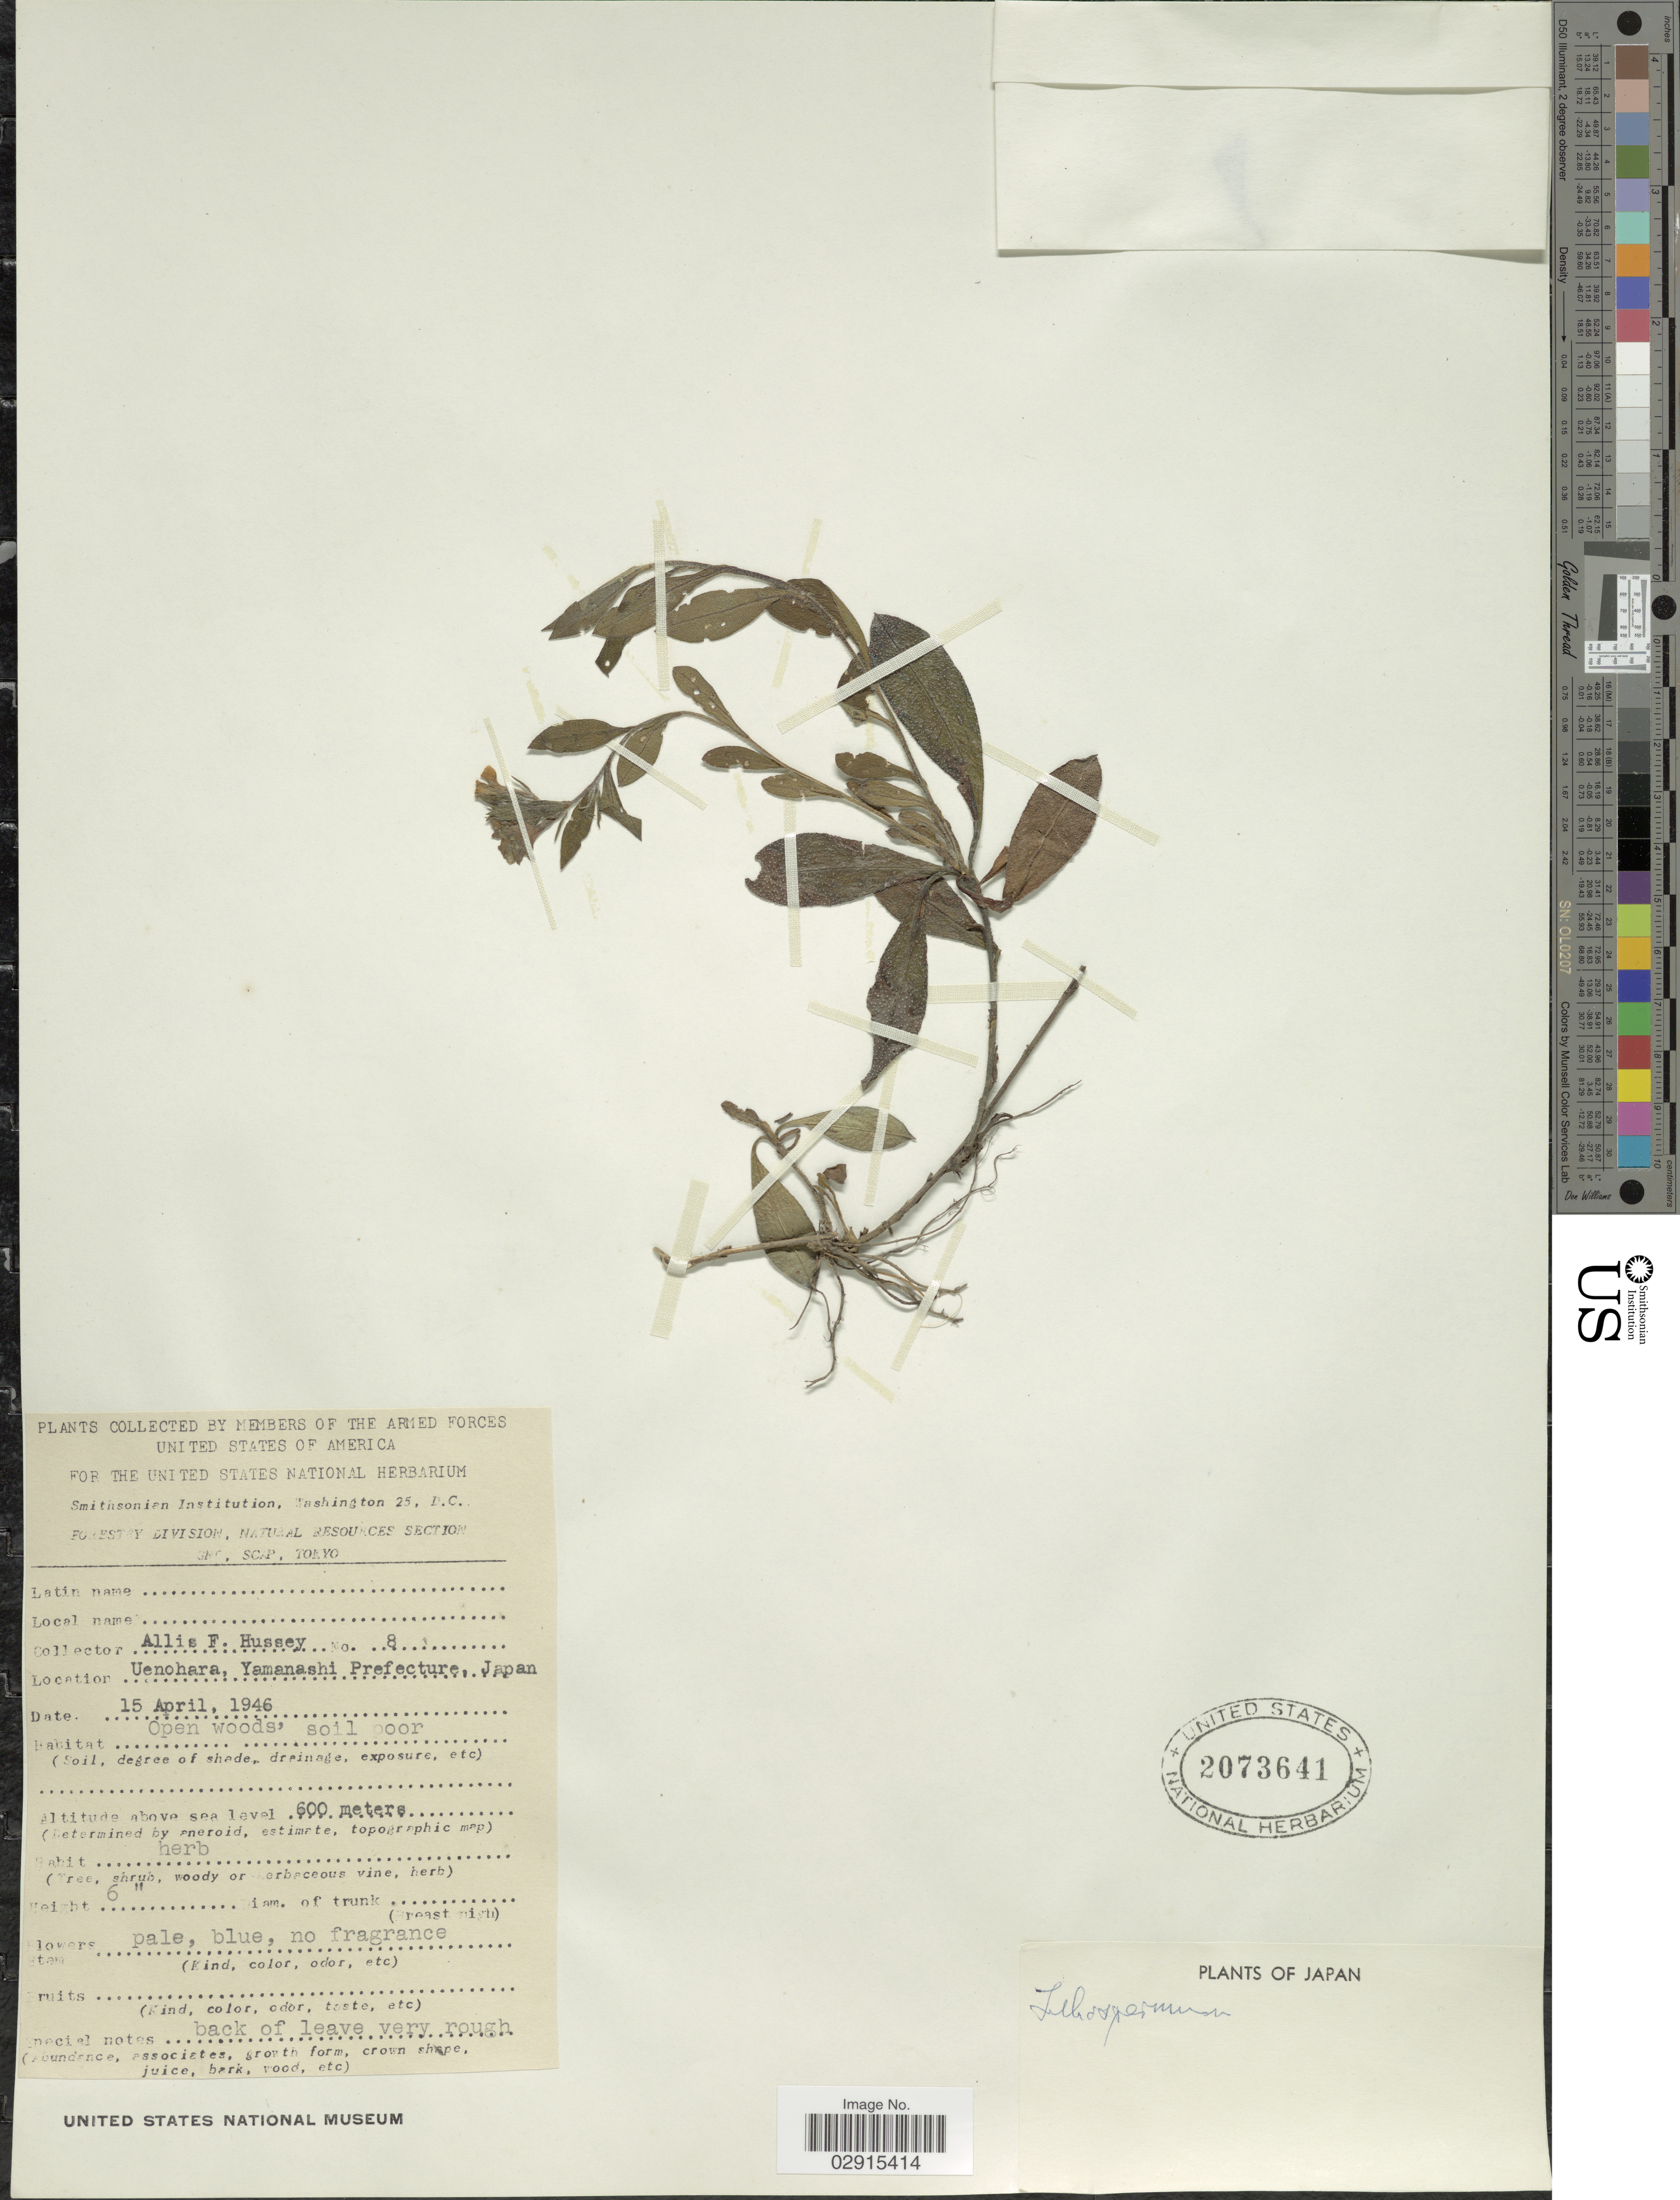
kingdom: Plantae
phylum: Tracheophyta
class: Magnoliopsida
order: Boraginales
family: Boraginaceae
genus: Lithospermum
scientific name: Lithospermum sp.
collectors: A. Hussey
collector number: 8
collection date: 1946-04-15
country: Japan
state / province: Yamanasi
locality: Uenohara, Yamanashi Prefecture, Japan.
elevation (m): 600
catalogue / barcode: US 2073641